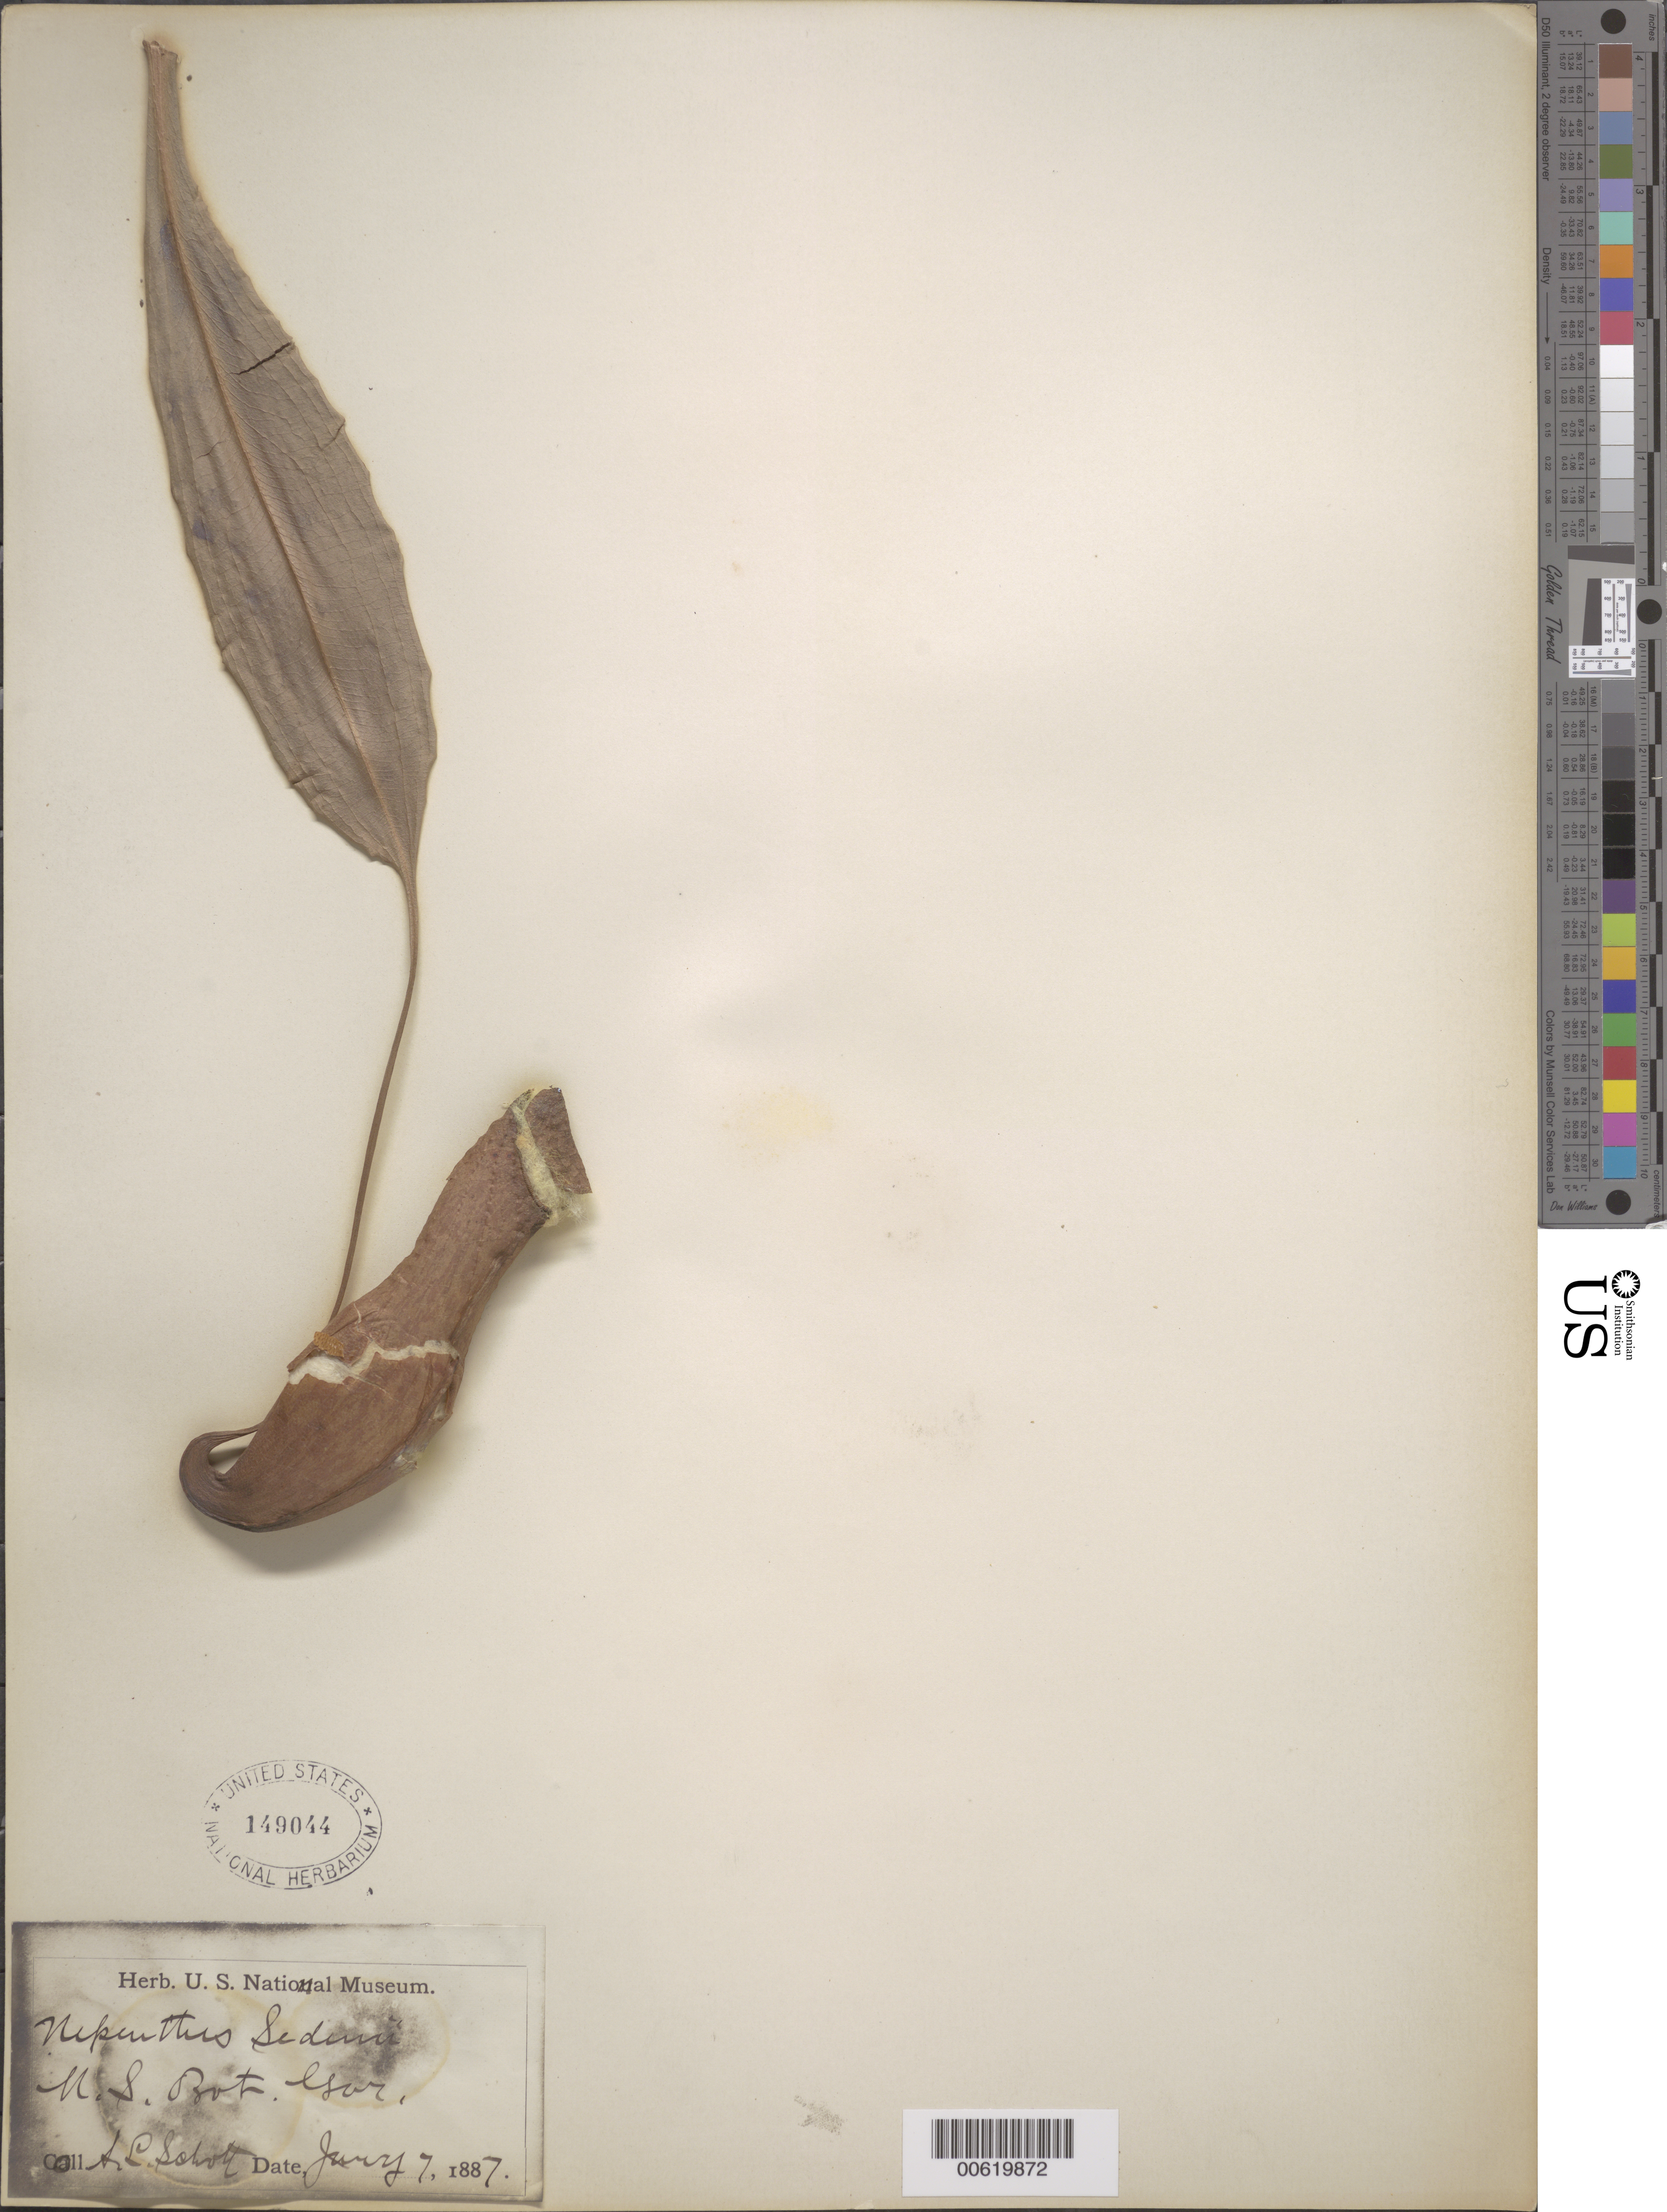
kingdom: Plantae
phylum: Tracheophyta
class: Magnoliopsida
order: Caryophyllales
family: Nepenthaceae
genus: Nepenthes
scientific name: Nepenthes sedeni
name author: Hort.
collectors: S. Schott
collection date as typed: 07 Jan 1887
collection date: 1887-01-07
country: United States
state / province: District of Columbia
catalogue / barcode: US 149044